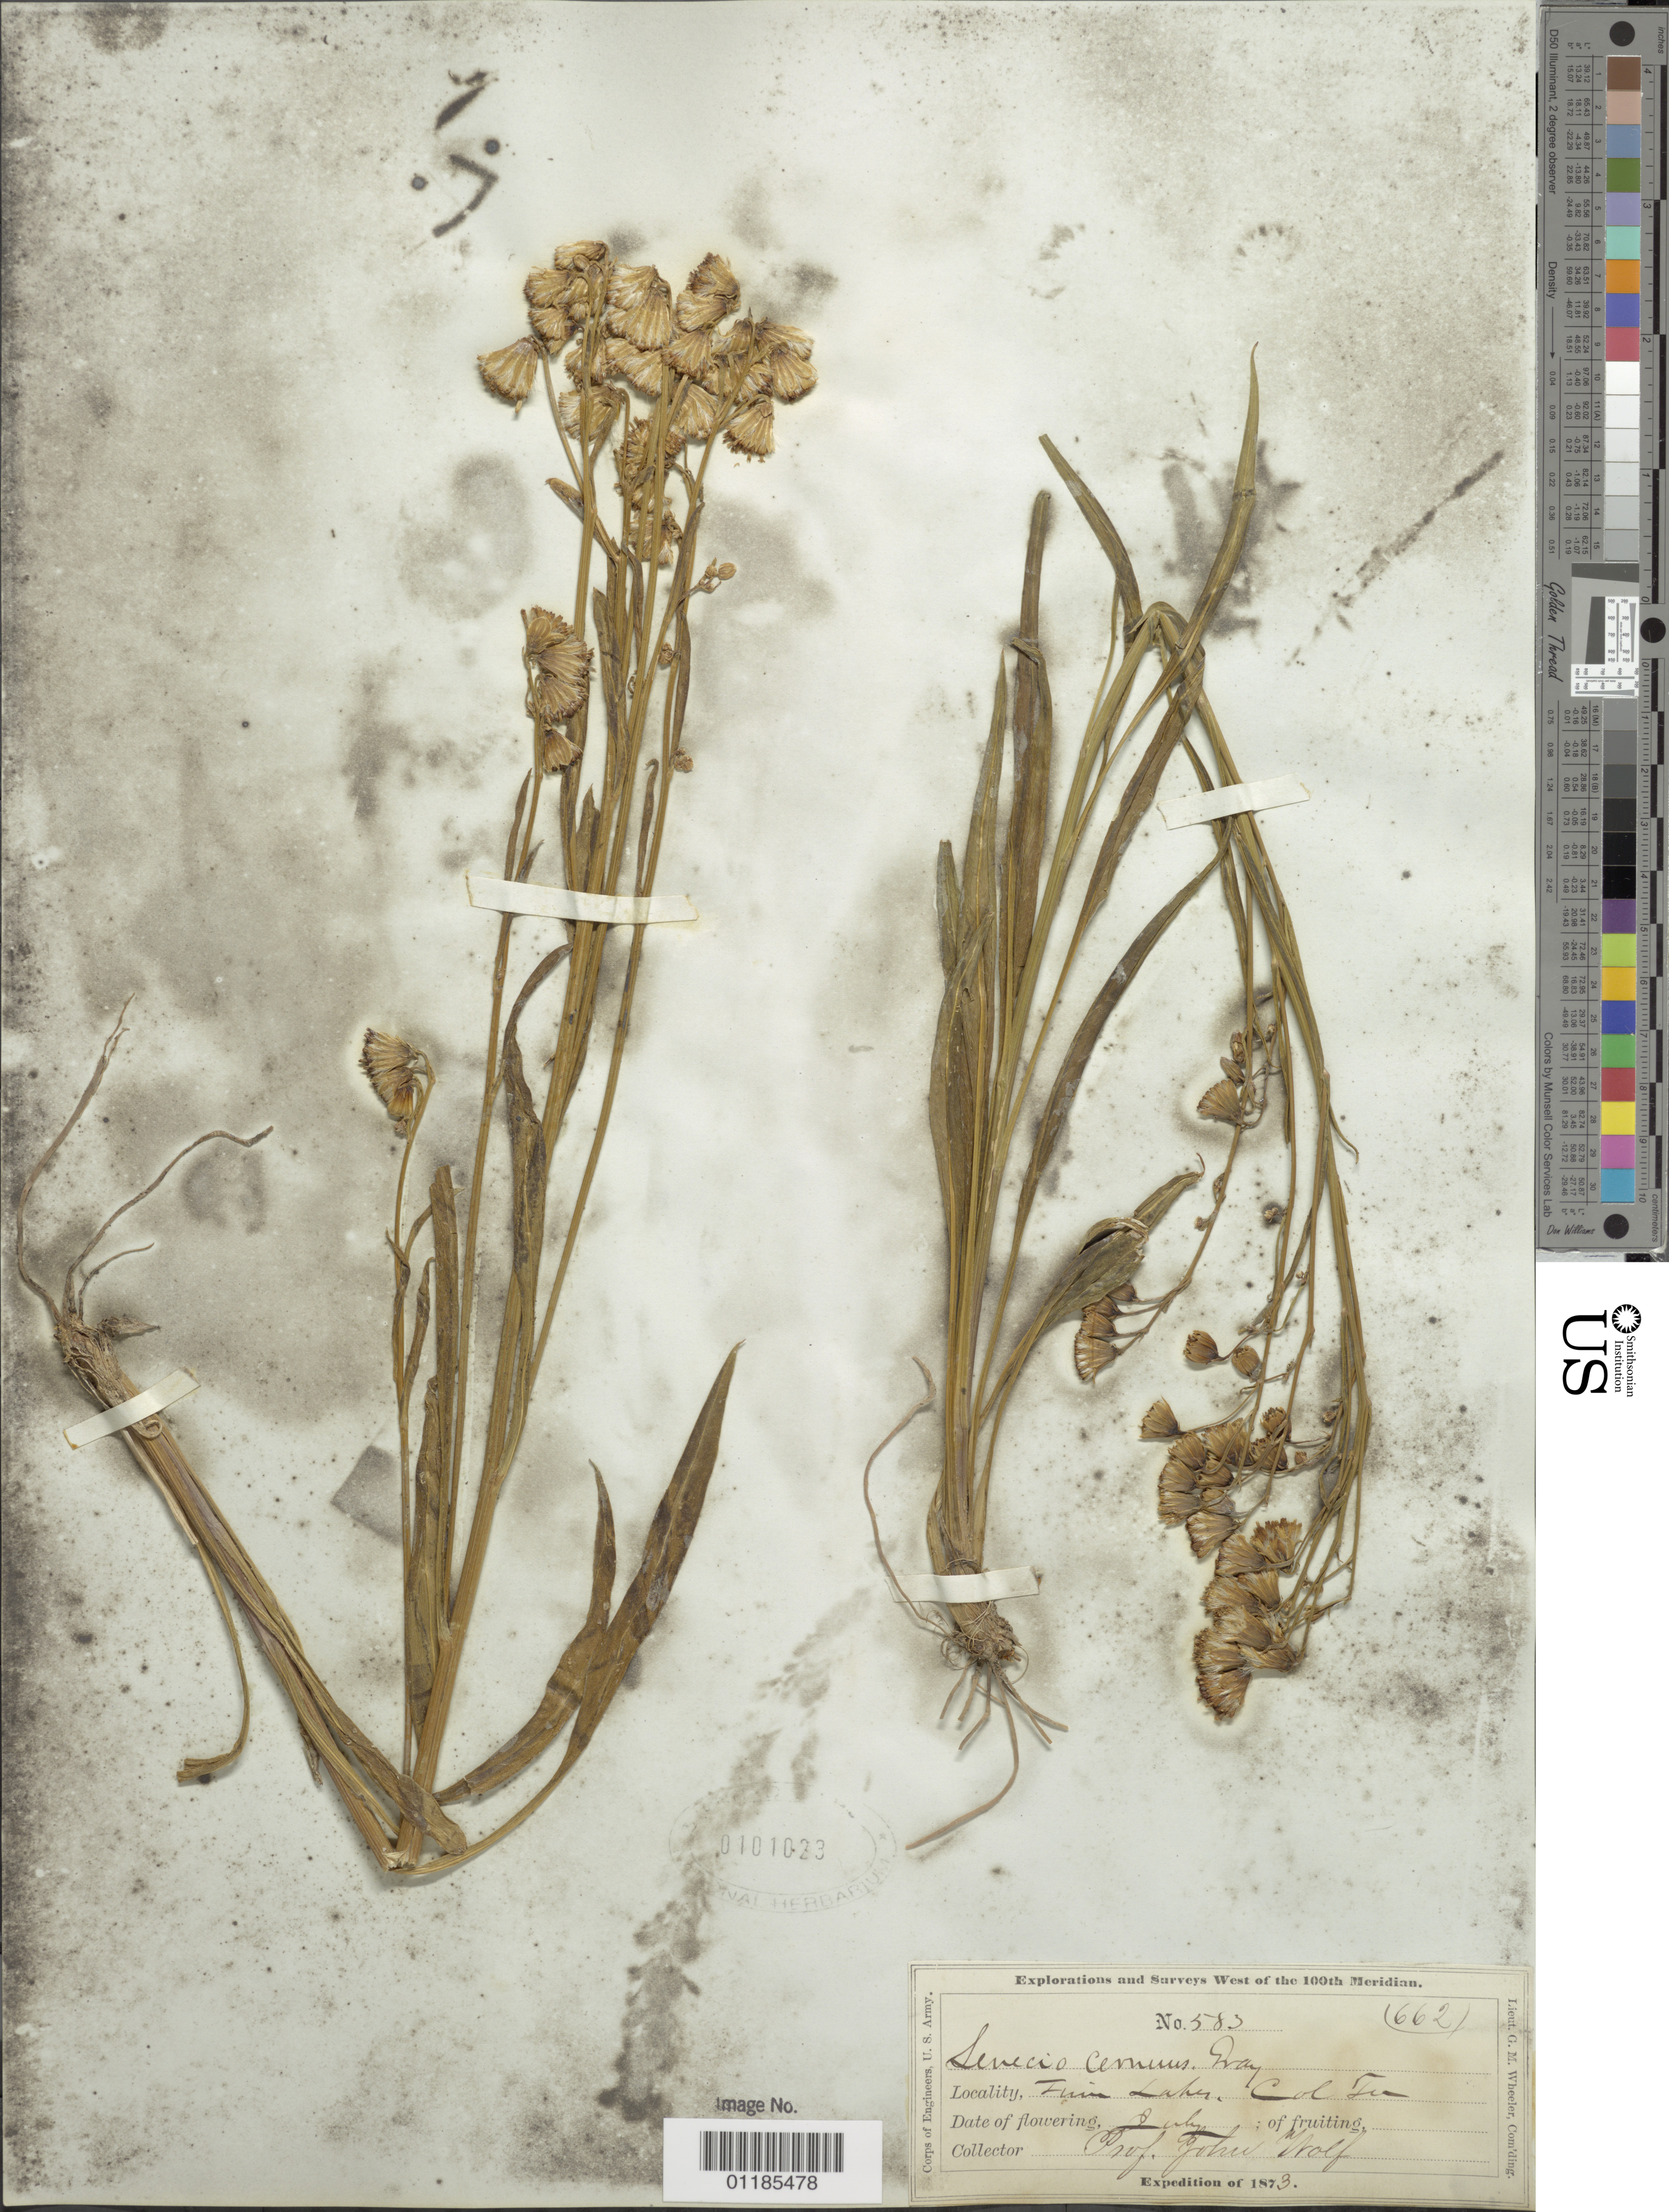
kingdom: Plantae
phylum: Tracheophyta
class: Magnoliopsida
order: Asterales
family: Asteraceae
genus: Senecio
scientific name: Senecio pudicus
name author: Greene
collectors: J. Wolf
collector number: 583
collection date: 1873-07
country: United States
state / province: Colorado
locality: Twin Lakes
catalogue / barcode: US 101023